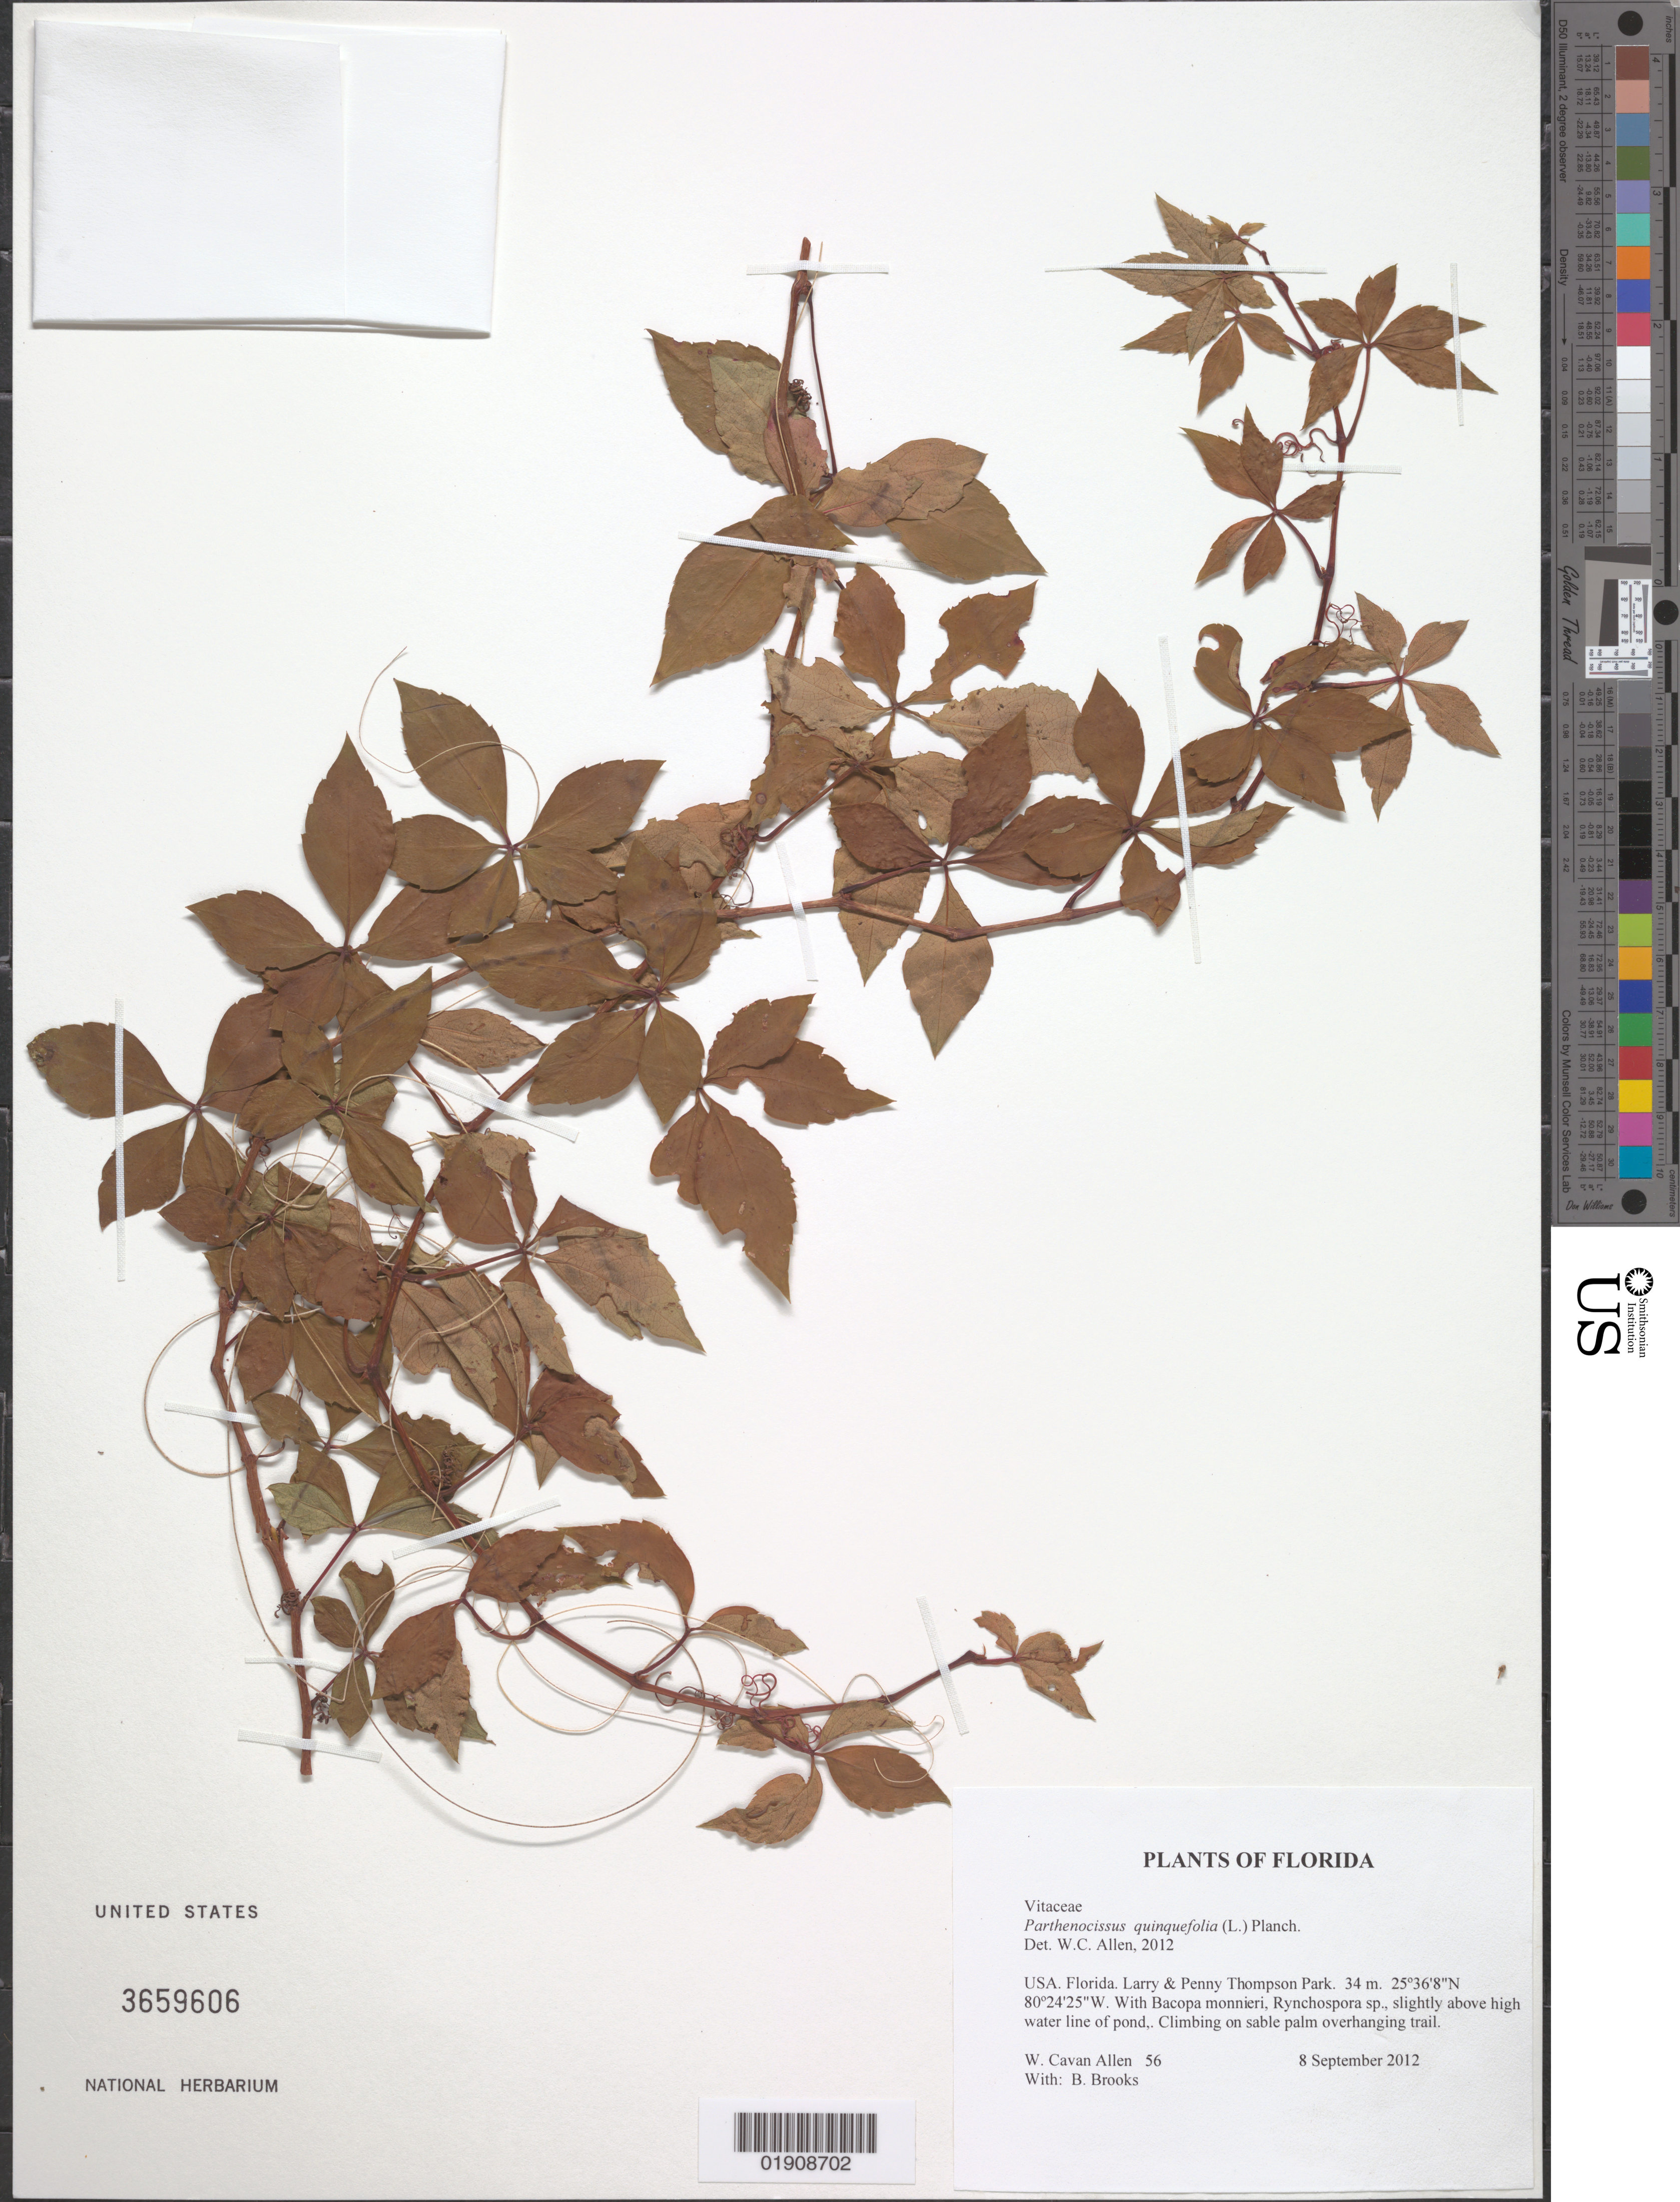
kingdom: Plantae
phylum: Tracheophyta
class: Magnoliopsida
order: Vitales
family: Vitaceae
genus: Parthenocissus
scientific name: Parthenocissus quinquefolia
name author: (L.) Planch.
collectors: W. C. Allen & B. Brooks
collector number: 56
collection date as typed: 8 September 2012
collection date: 2012-09-08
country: United States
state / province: Florida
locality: Larry & Penny Thompson Park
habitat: Climbing on sable palm overhanging trail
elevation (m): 34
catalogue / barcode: US 3659606